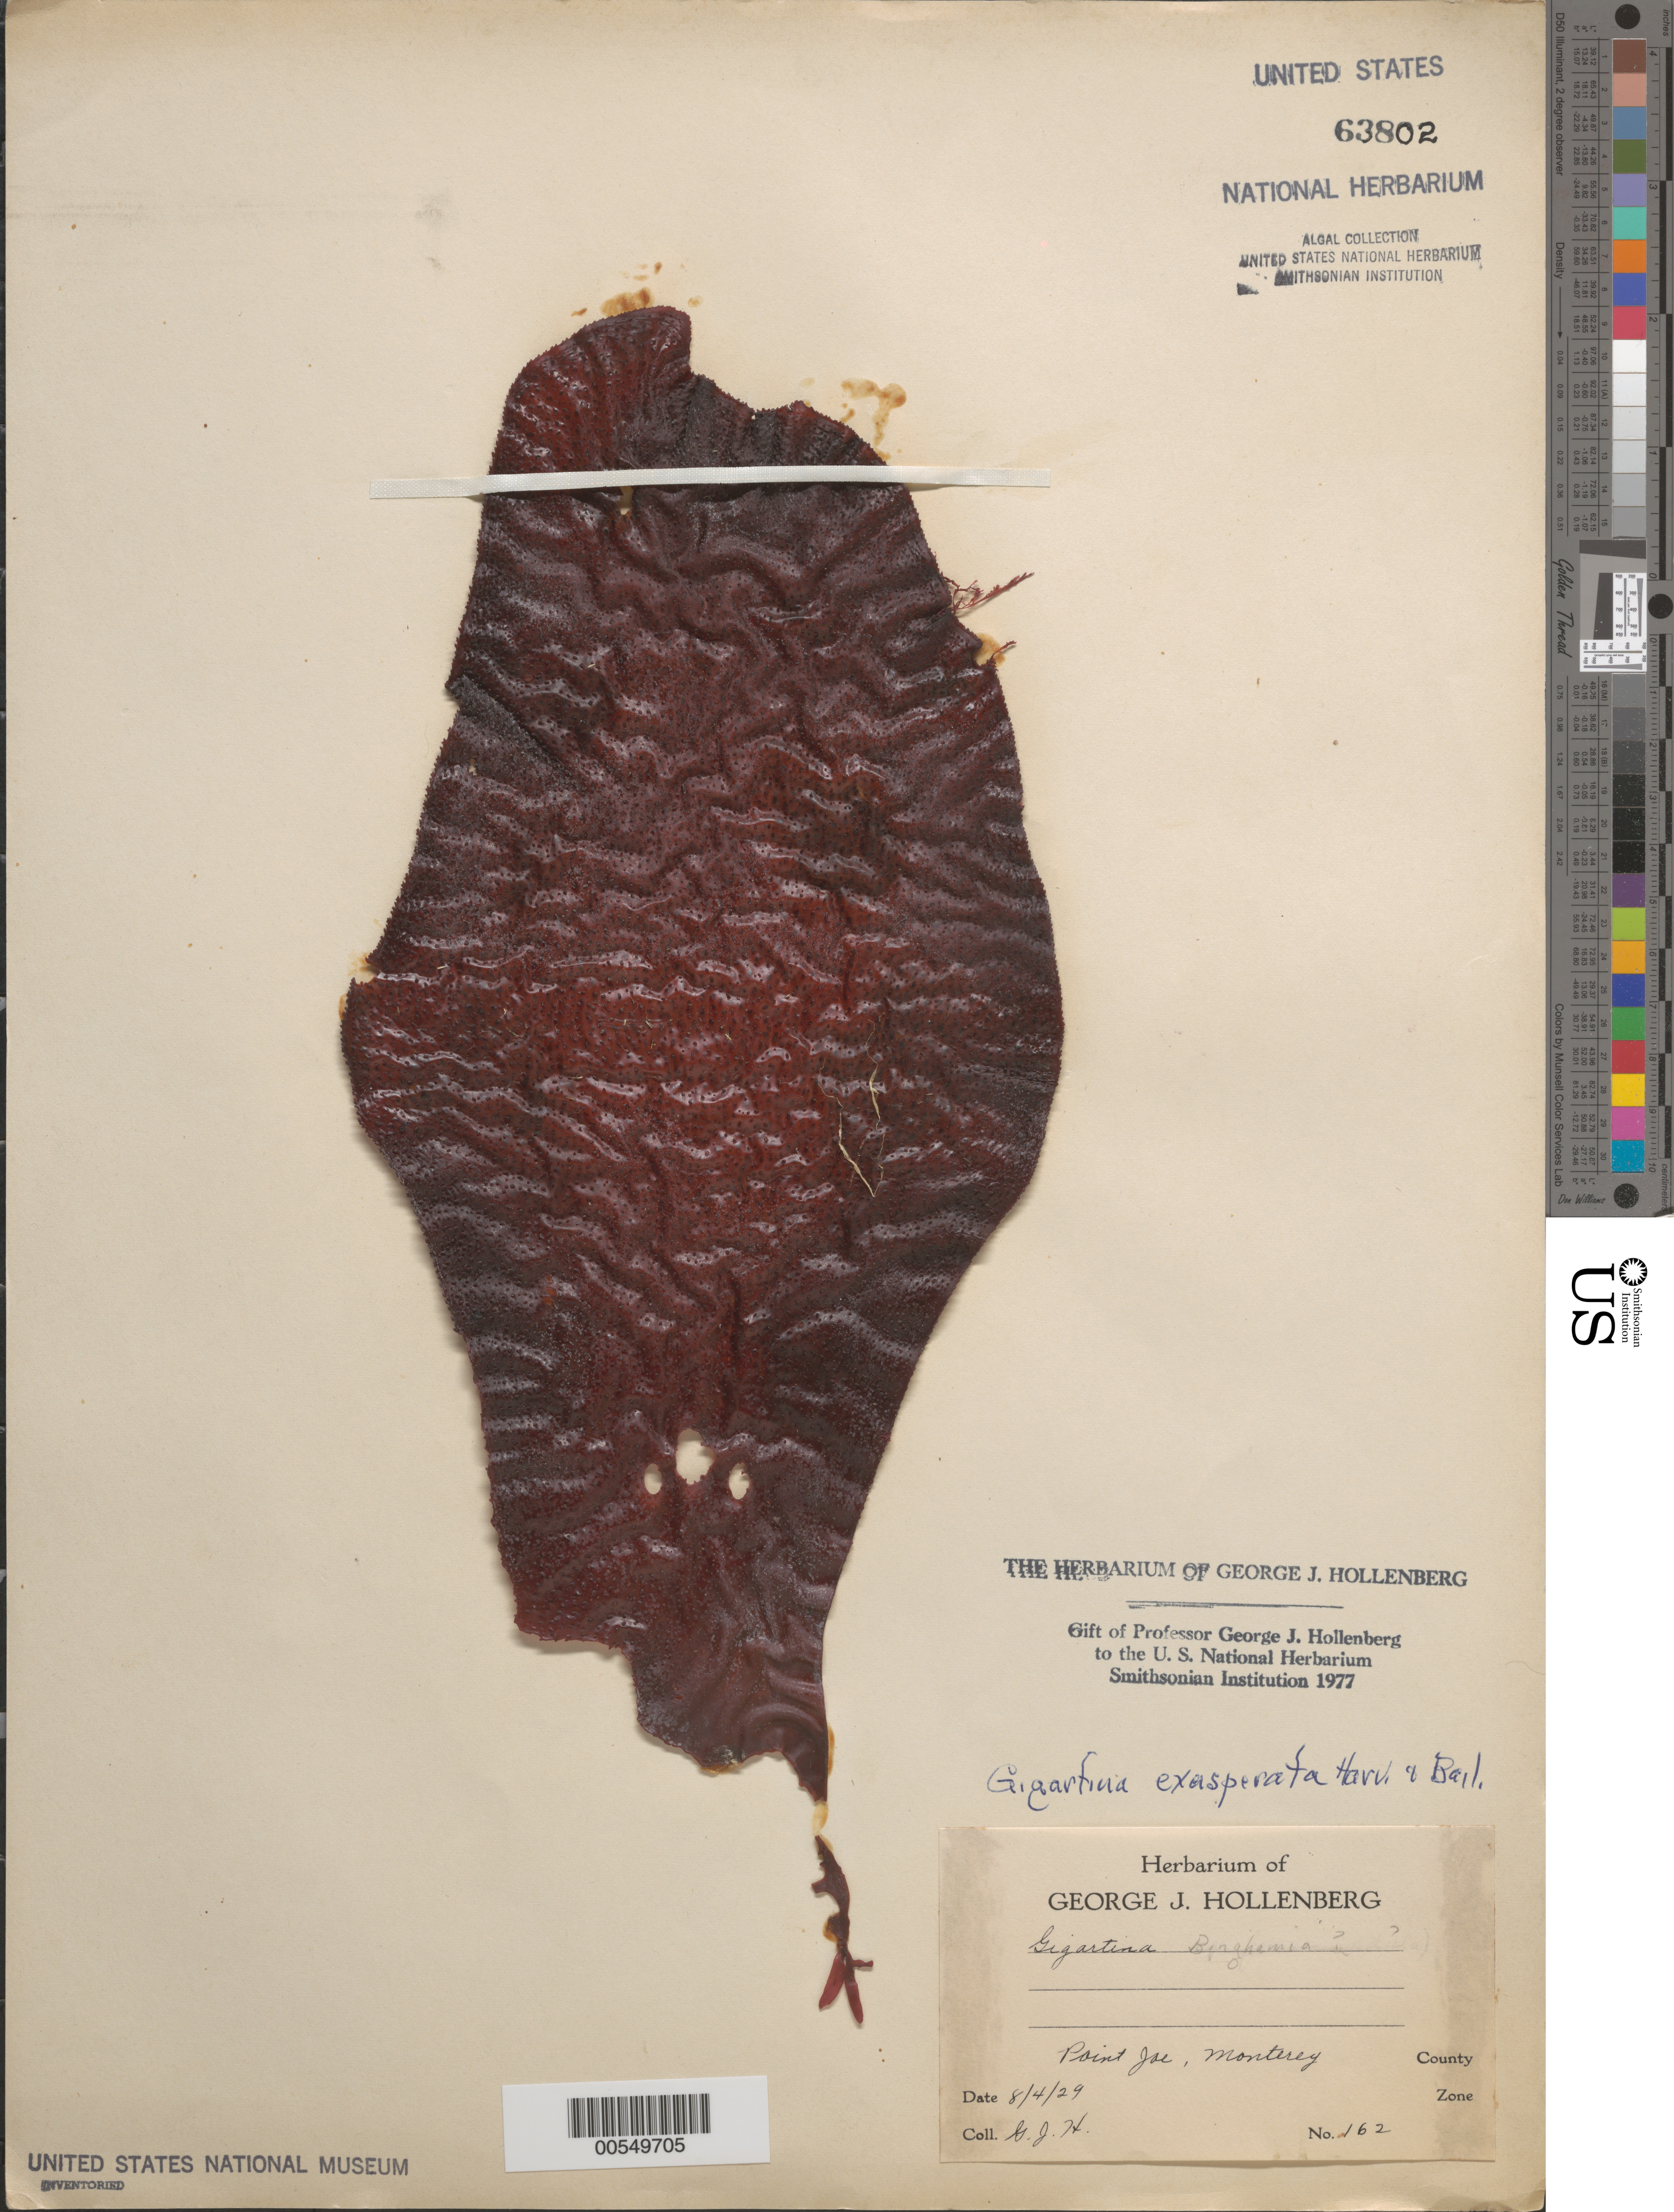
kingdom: Plantae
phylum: Rhodophyta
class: Florideophyceae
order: Gigartinales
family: Gigartinaceae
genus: Chondracanthus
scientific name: Chondracanthus exasperatus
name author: (Harv. & J. Bailey) J.R. Hughey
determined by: Algae name updating Project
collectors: G. Hollenberg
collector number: GJH 162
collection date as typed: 04 Aug 1929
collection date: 1929-08-04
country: United States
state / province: California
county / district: Monterey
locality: Point Joe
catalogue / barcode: US 63802